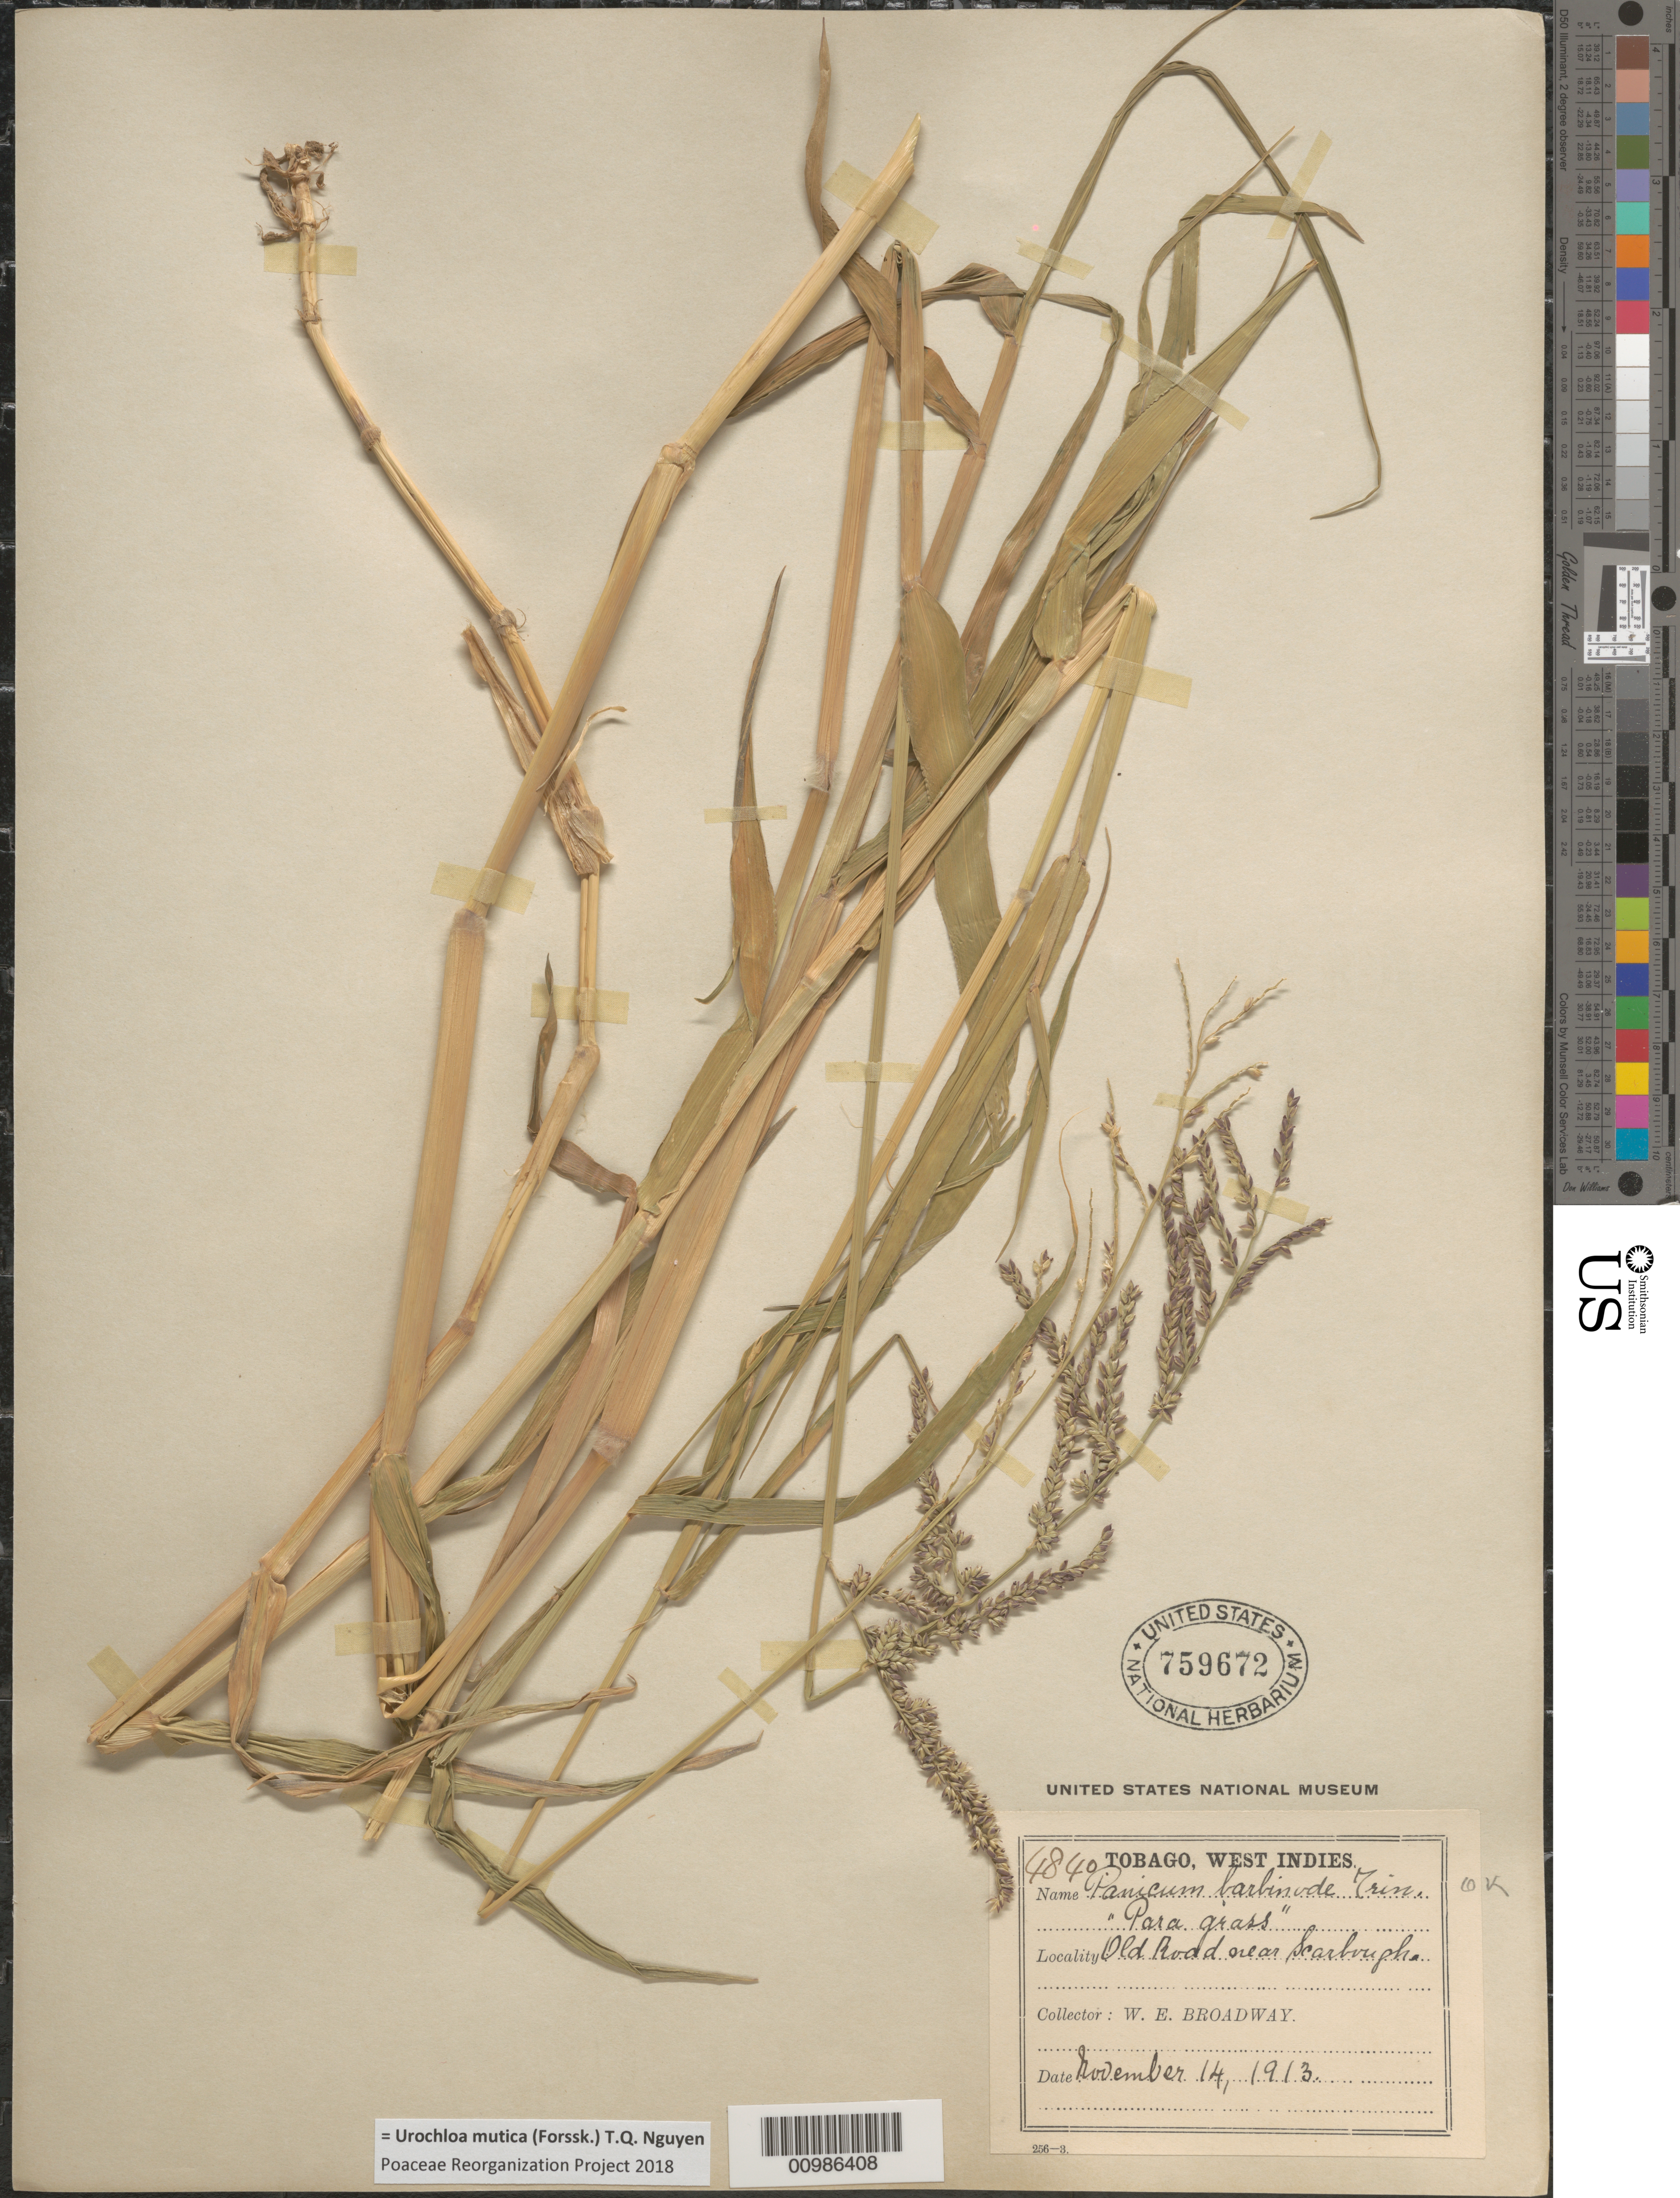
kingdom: Plantae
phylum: Tracheophyta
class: Liliopsida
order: Poales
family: Poaceae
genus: Brachiaria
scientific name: Brachiaria mutica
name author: (Forssk.) Stapf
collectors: W. E. Broadway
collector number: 4840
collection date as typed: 14 Nov 1913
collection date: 1913-11-14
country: Trinidad and Tobago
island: Tobago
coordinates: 0 N, 0 E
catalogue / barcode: US 759672